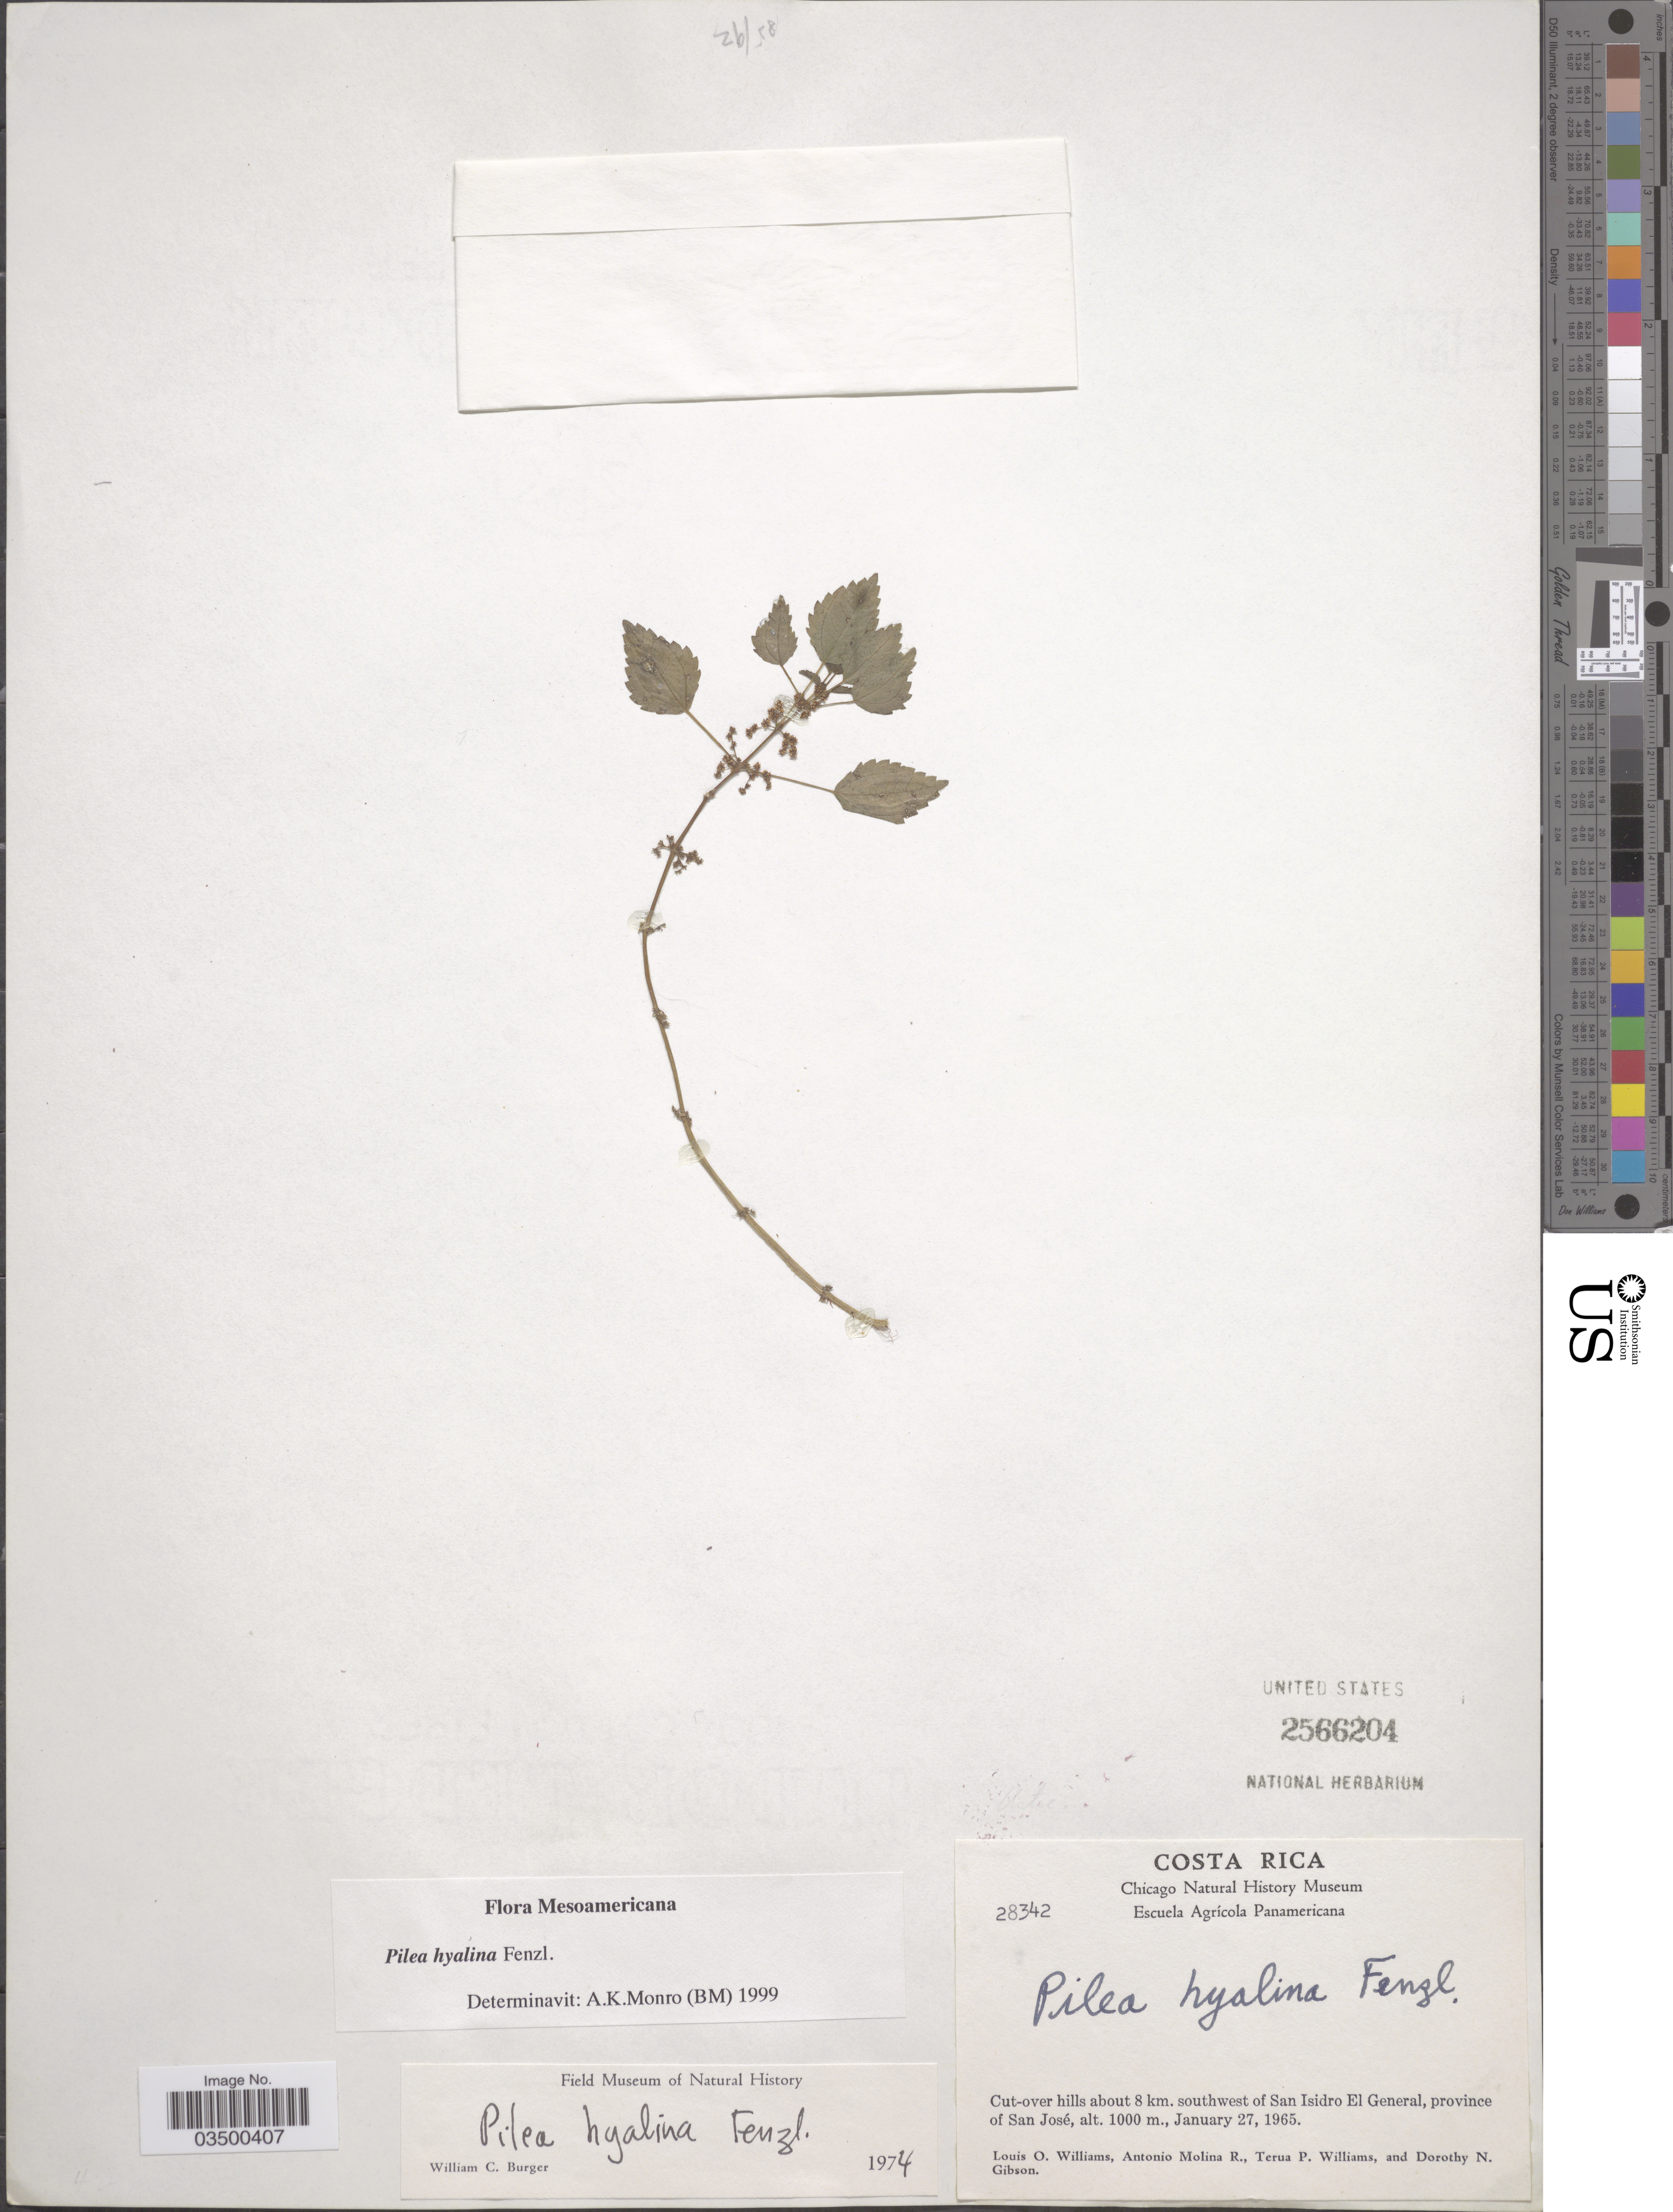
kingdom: Plantae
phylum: Tracheophyta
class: Magnoliopsida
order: Rosales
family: Urticaceae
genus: Pilea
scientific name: Pilea hyalina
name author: Fenzl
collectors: L. O. Williams, A. Molina R., T. Williams & D. N. Gibson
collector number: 28342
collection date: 1965-01-27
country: Costa Rica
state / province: San José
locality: Cut-over hills about 8 km. southwest of San Isidro El General.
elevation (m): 1000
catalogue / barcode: US 2566204